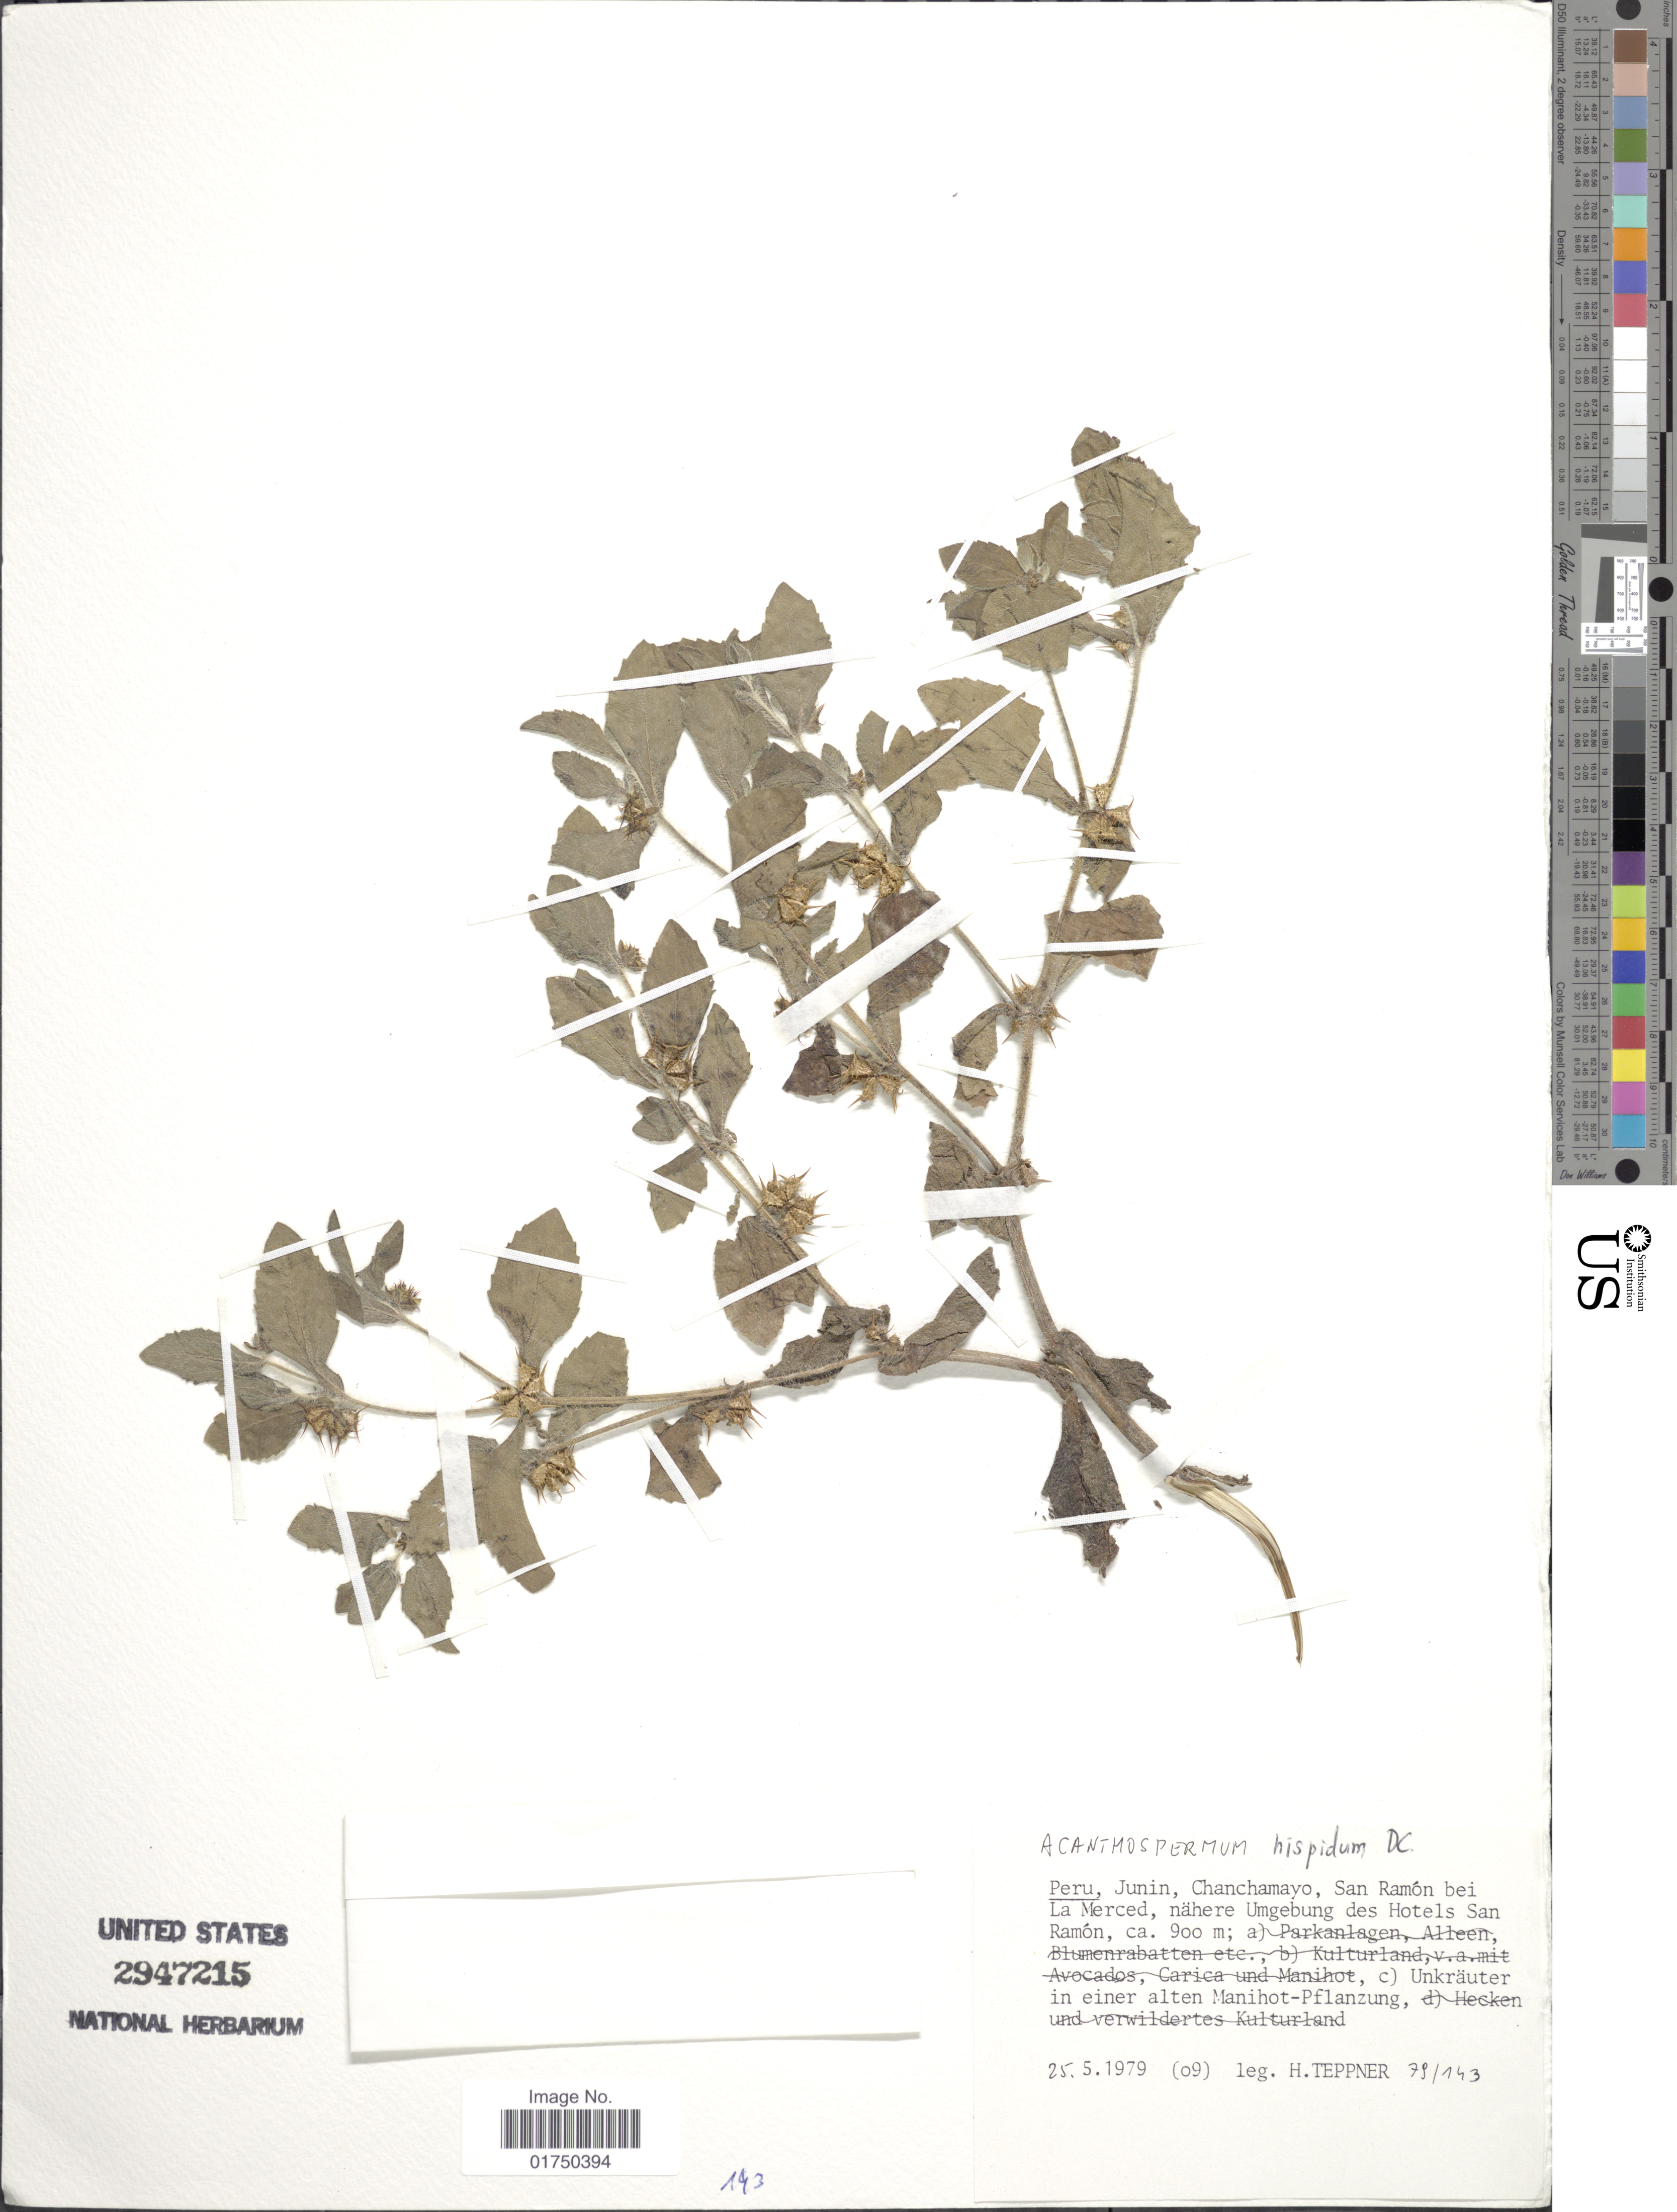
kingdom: Plantae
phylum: Tracheophyta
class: Magnoliopsida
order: Asterales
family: Asteraceae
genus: Acanthospermum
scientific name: Acanthospermum hispidum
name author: DC.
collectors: H. Teppner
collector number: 79/143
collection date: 1979-05-25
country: Peru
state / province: Junín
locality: Peru, Junin, Chanchamayo, San Ramón bei La Merced, nähere Umgebung des Hotels San Ramón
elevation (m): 900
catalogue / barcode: US 2947215